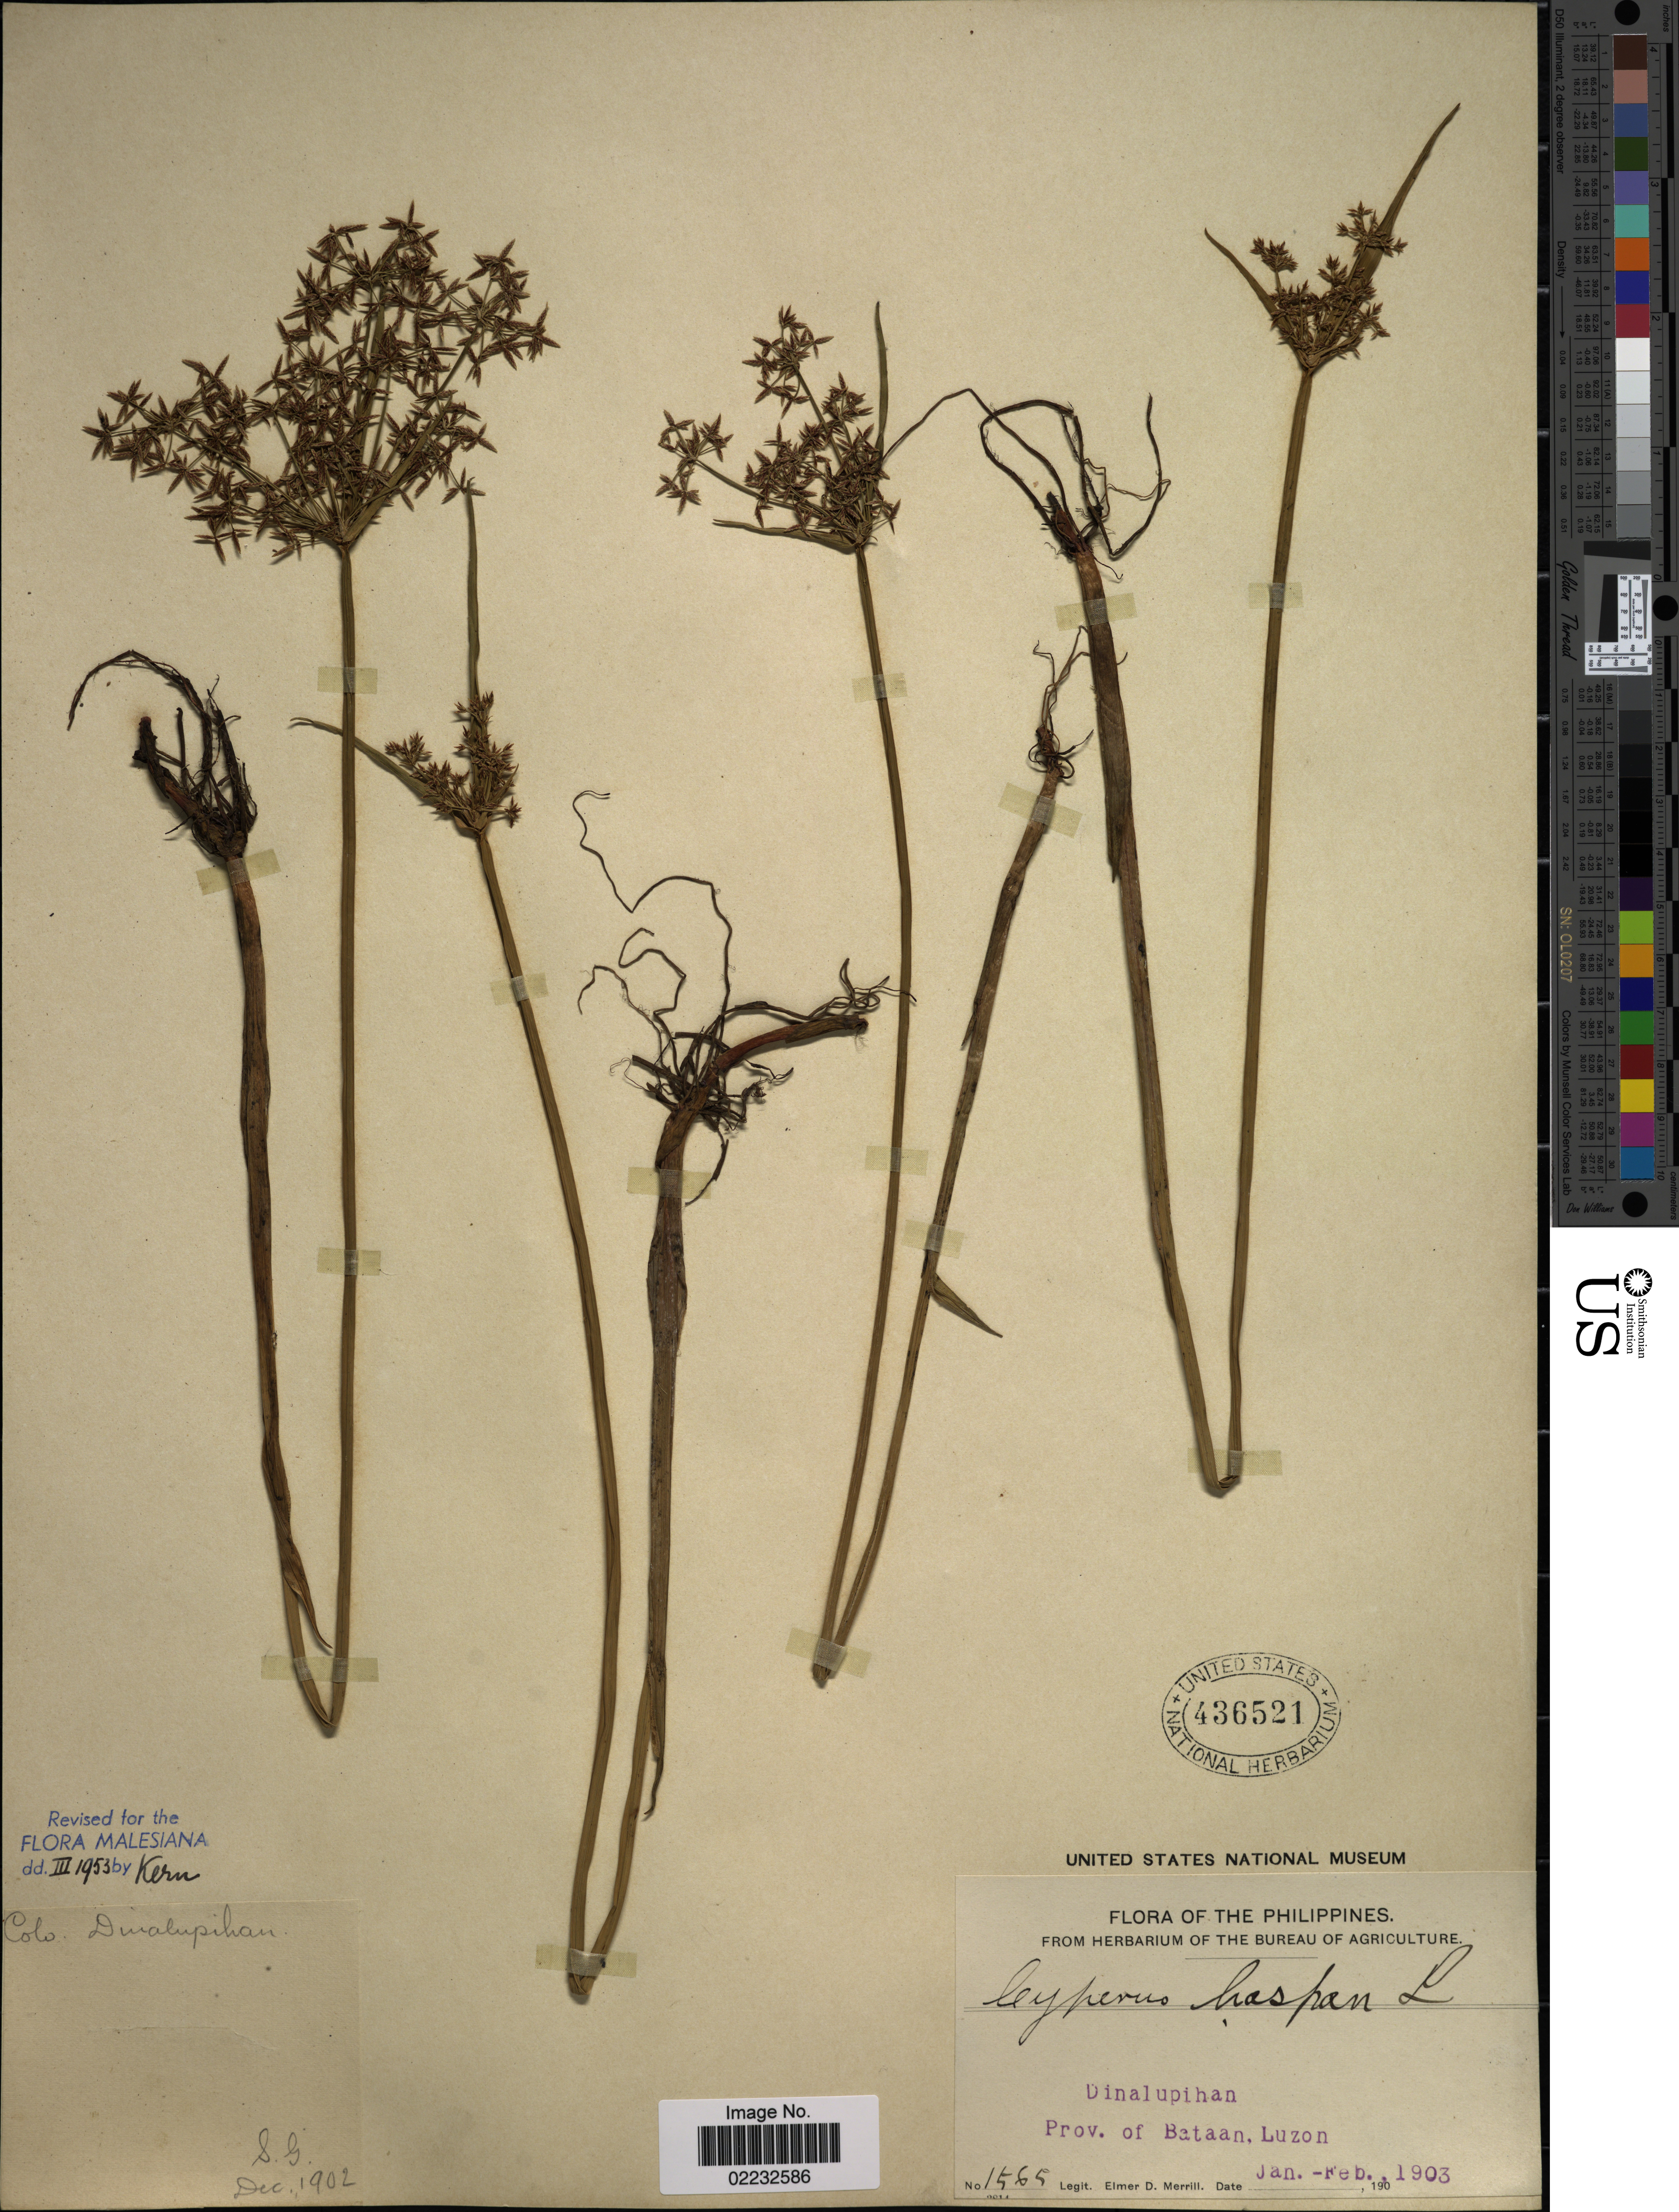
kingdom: Plantae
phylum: Tracheophyta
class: Liliopsida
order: Poales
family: Cyperaceae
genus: Cyperus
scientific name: Cyperus haspan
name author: L.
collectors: E. D. Merrill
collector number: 1565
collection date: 1903-01/1903-02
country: Philippines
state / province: Central Luzon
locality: Dinalupihan. Prov. of Bataan, Luzon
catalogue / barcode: US 436521